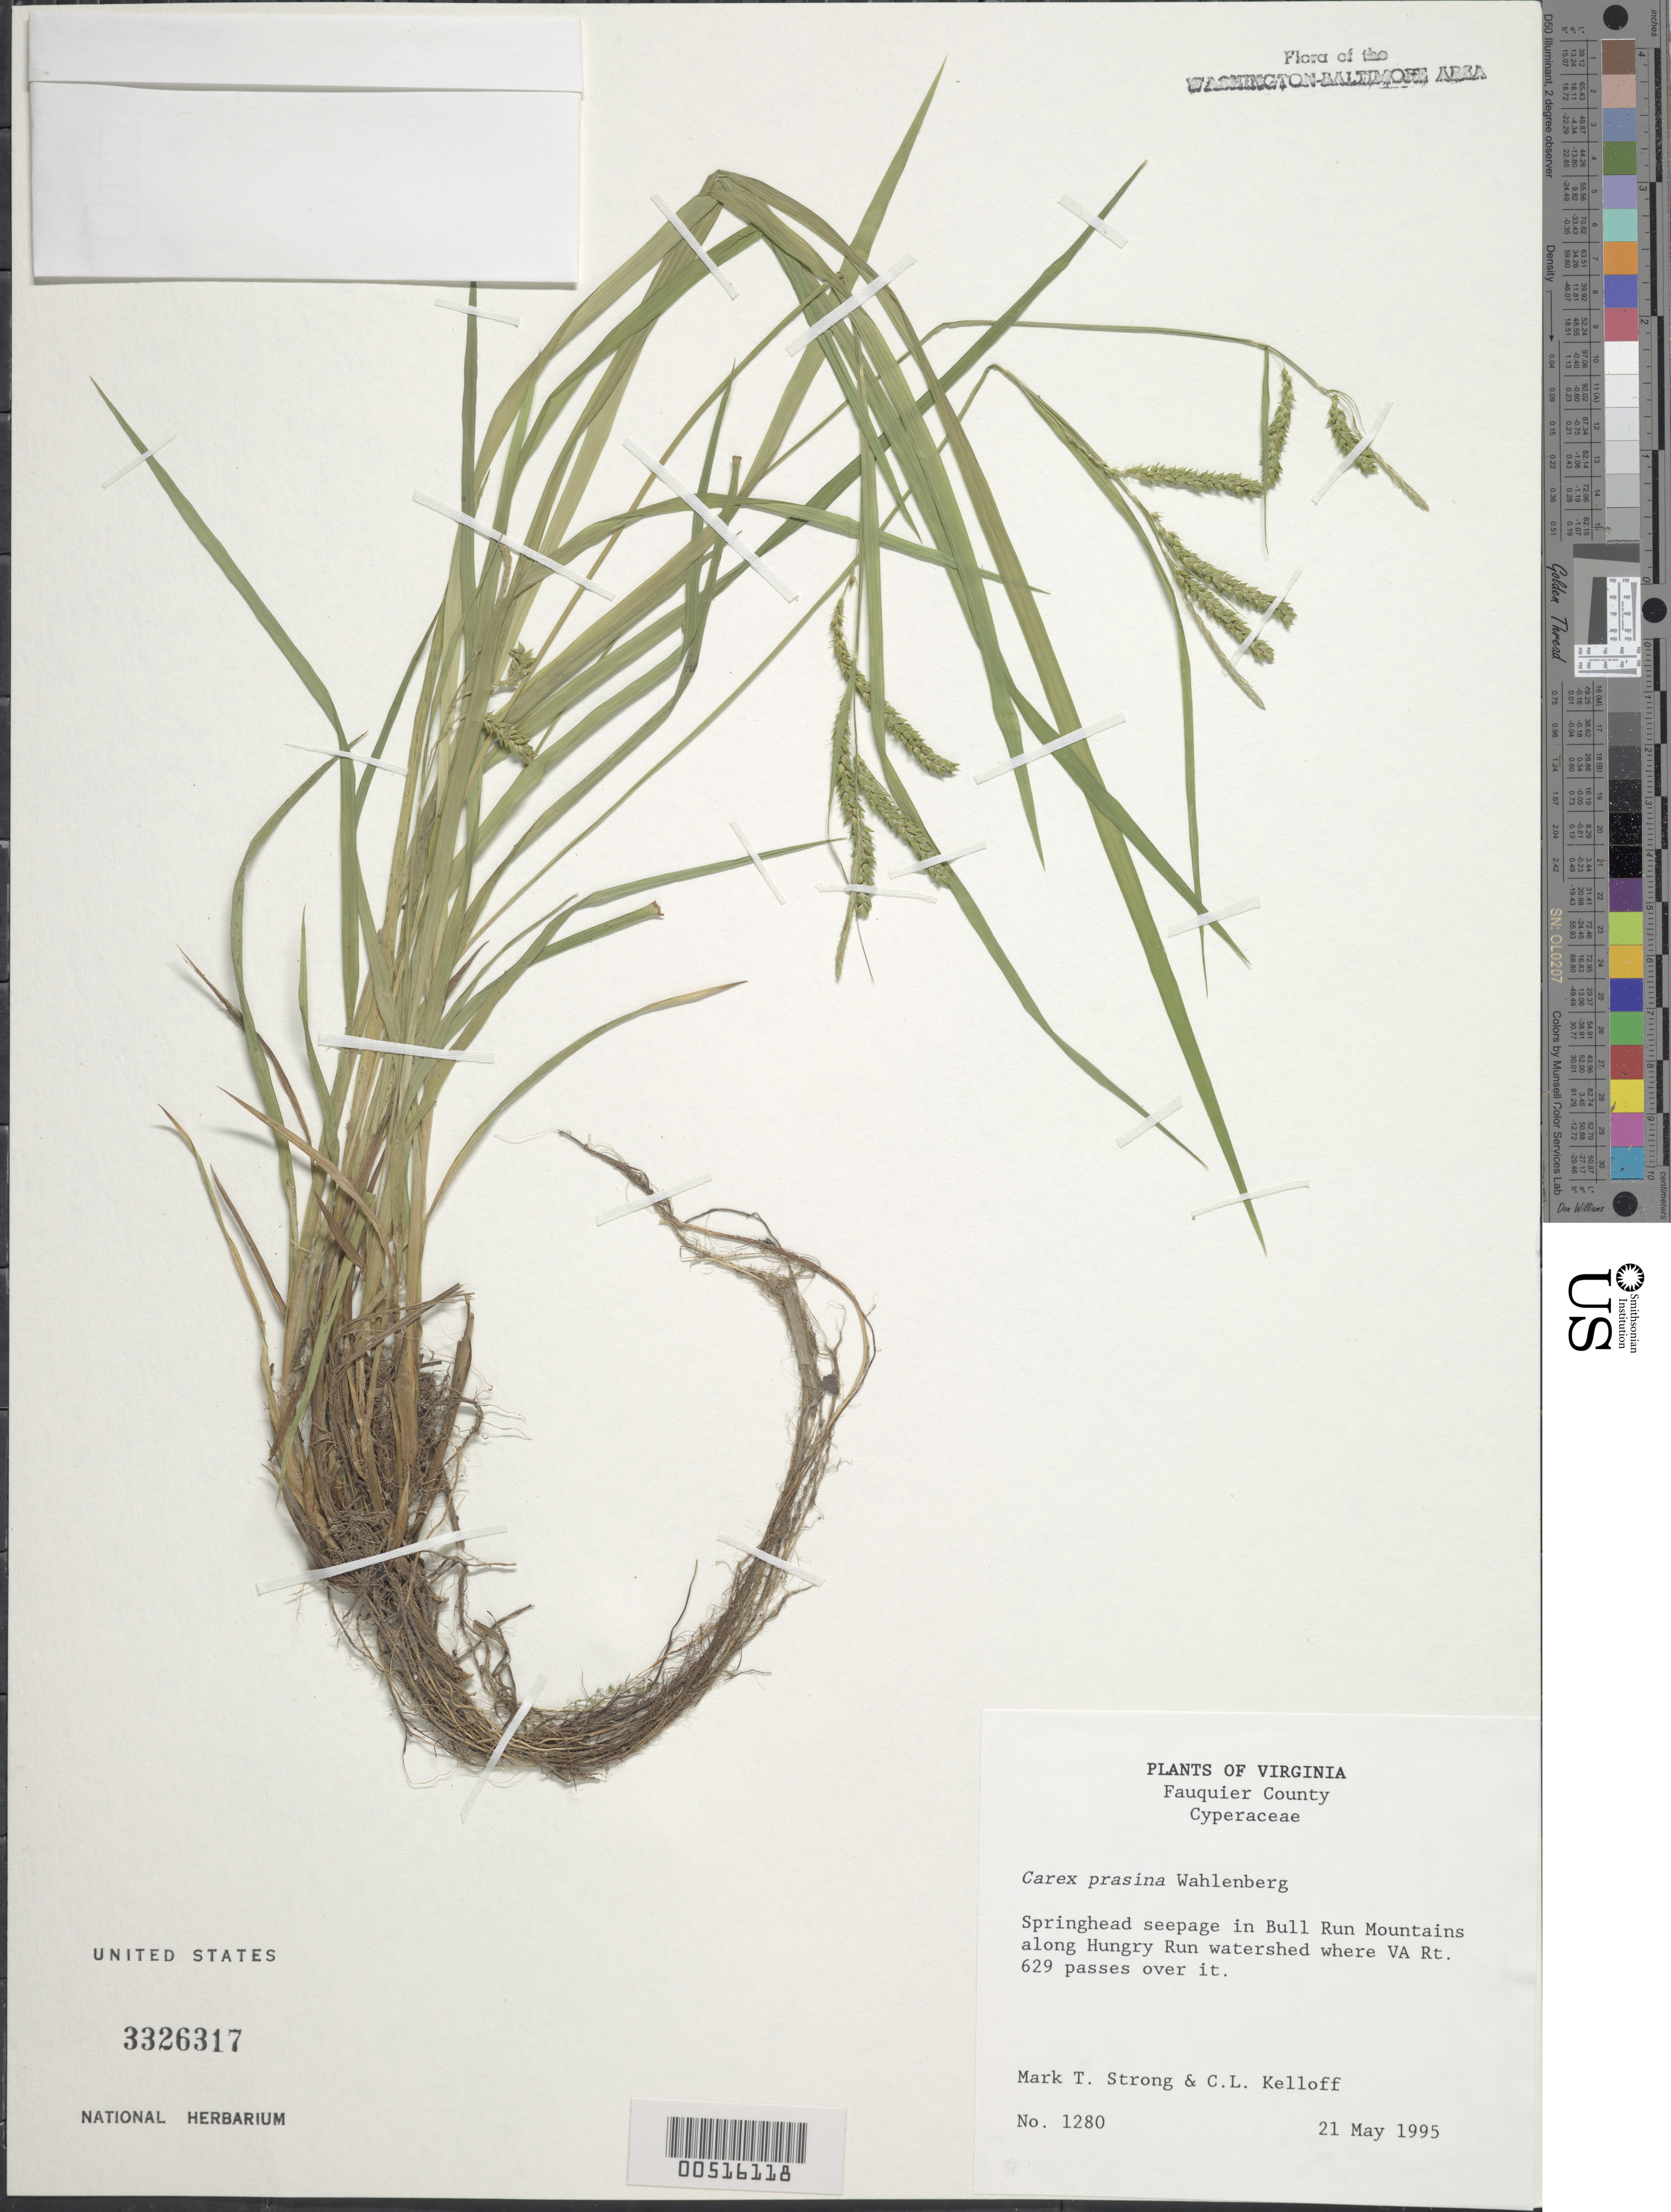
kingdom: Plantae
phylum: Tracheophyta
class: Liliopsida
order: Poales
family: Cyperaceae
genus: Carex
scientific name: Carex prasina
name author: Wahlenb.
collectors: M. T. Strong & C. L. Kelloff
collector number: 1280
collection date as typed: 21 May 1995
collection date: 1995-05-21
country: United States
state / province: Virginia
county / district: Fauquier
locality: Above Hungry Run, Bull Run Mts., VA Rt. 629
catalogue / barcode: US 3326317